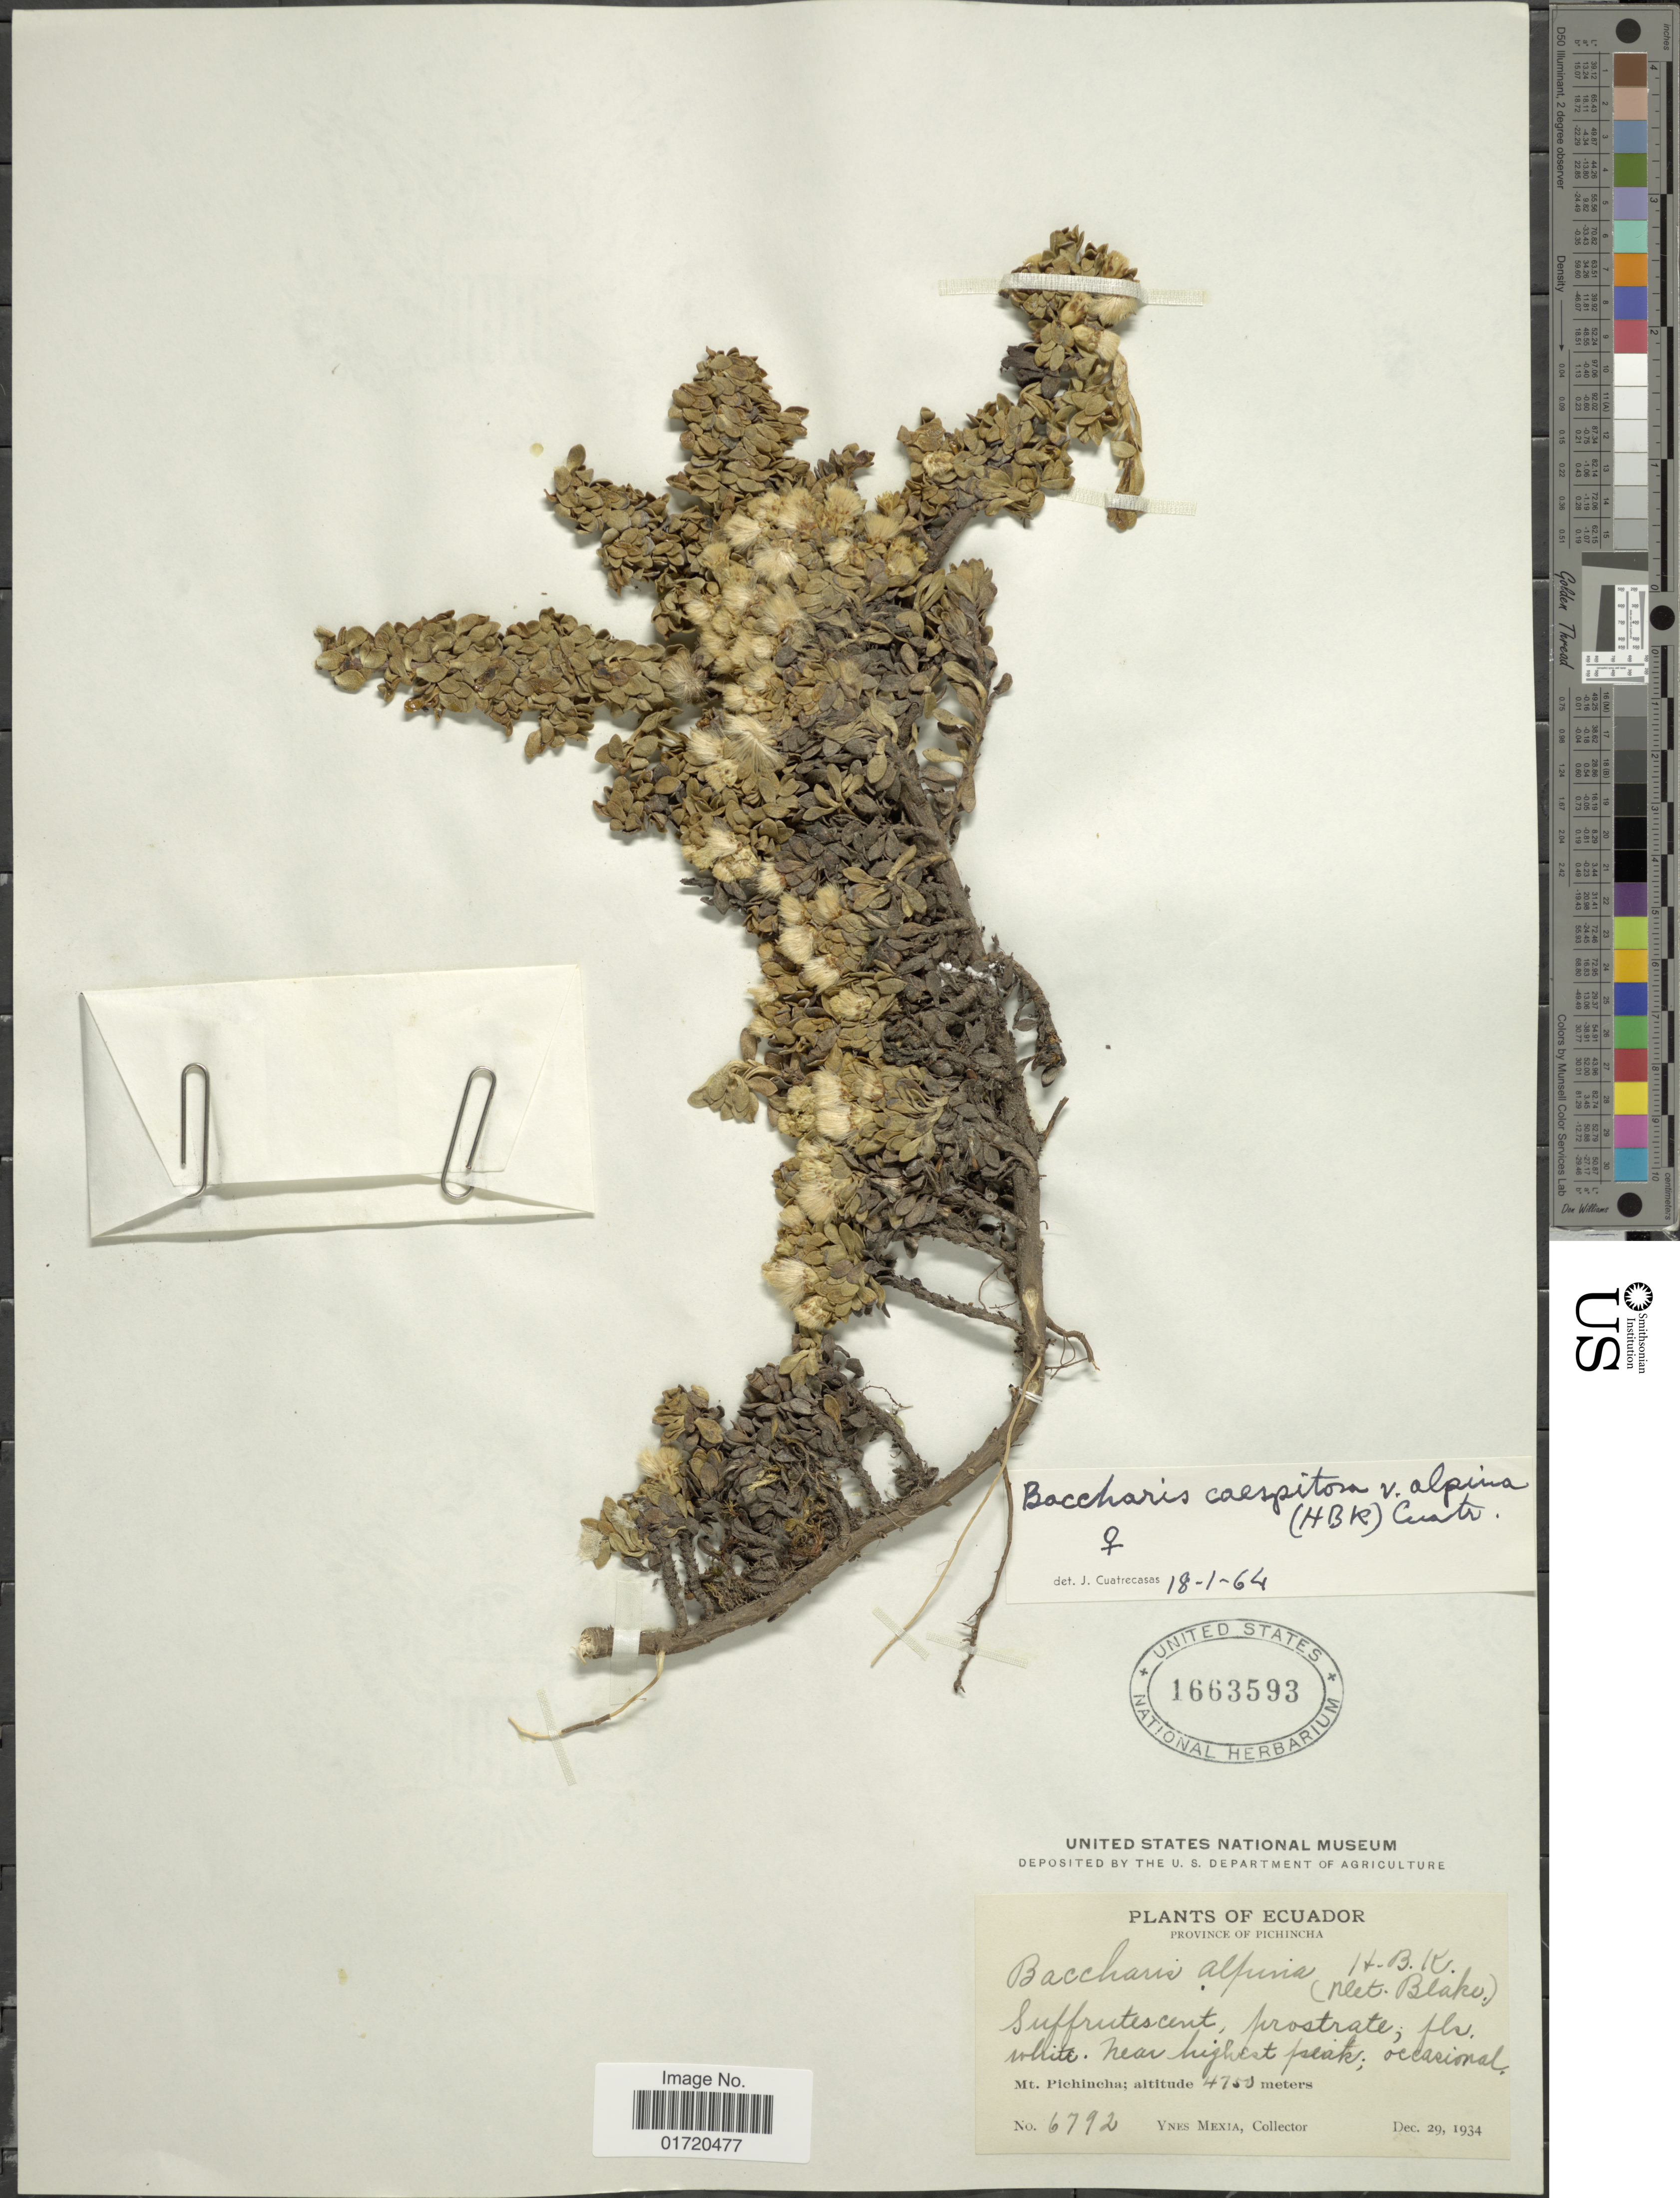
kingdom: Plantae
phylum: Tracheophyta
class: Magnoliopsida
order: Asterales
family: Asteraceae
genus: Baccharis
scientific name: Baccharis caespitosa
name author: (Ruiz & Pav.) Pers.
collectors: Y. Mexia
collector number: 6792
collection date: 1934-12-29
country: Ecuador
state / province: Pichincha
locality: Mt. Pichincha.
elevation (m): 4750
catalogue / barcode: US 1663593